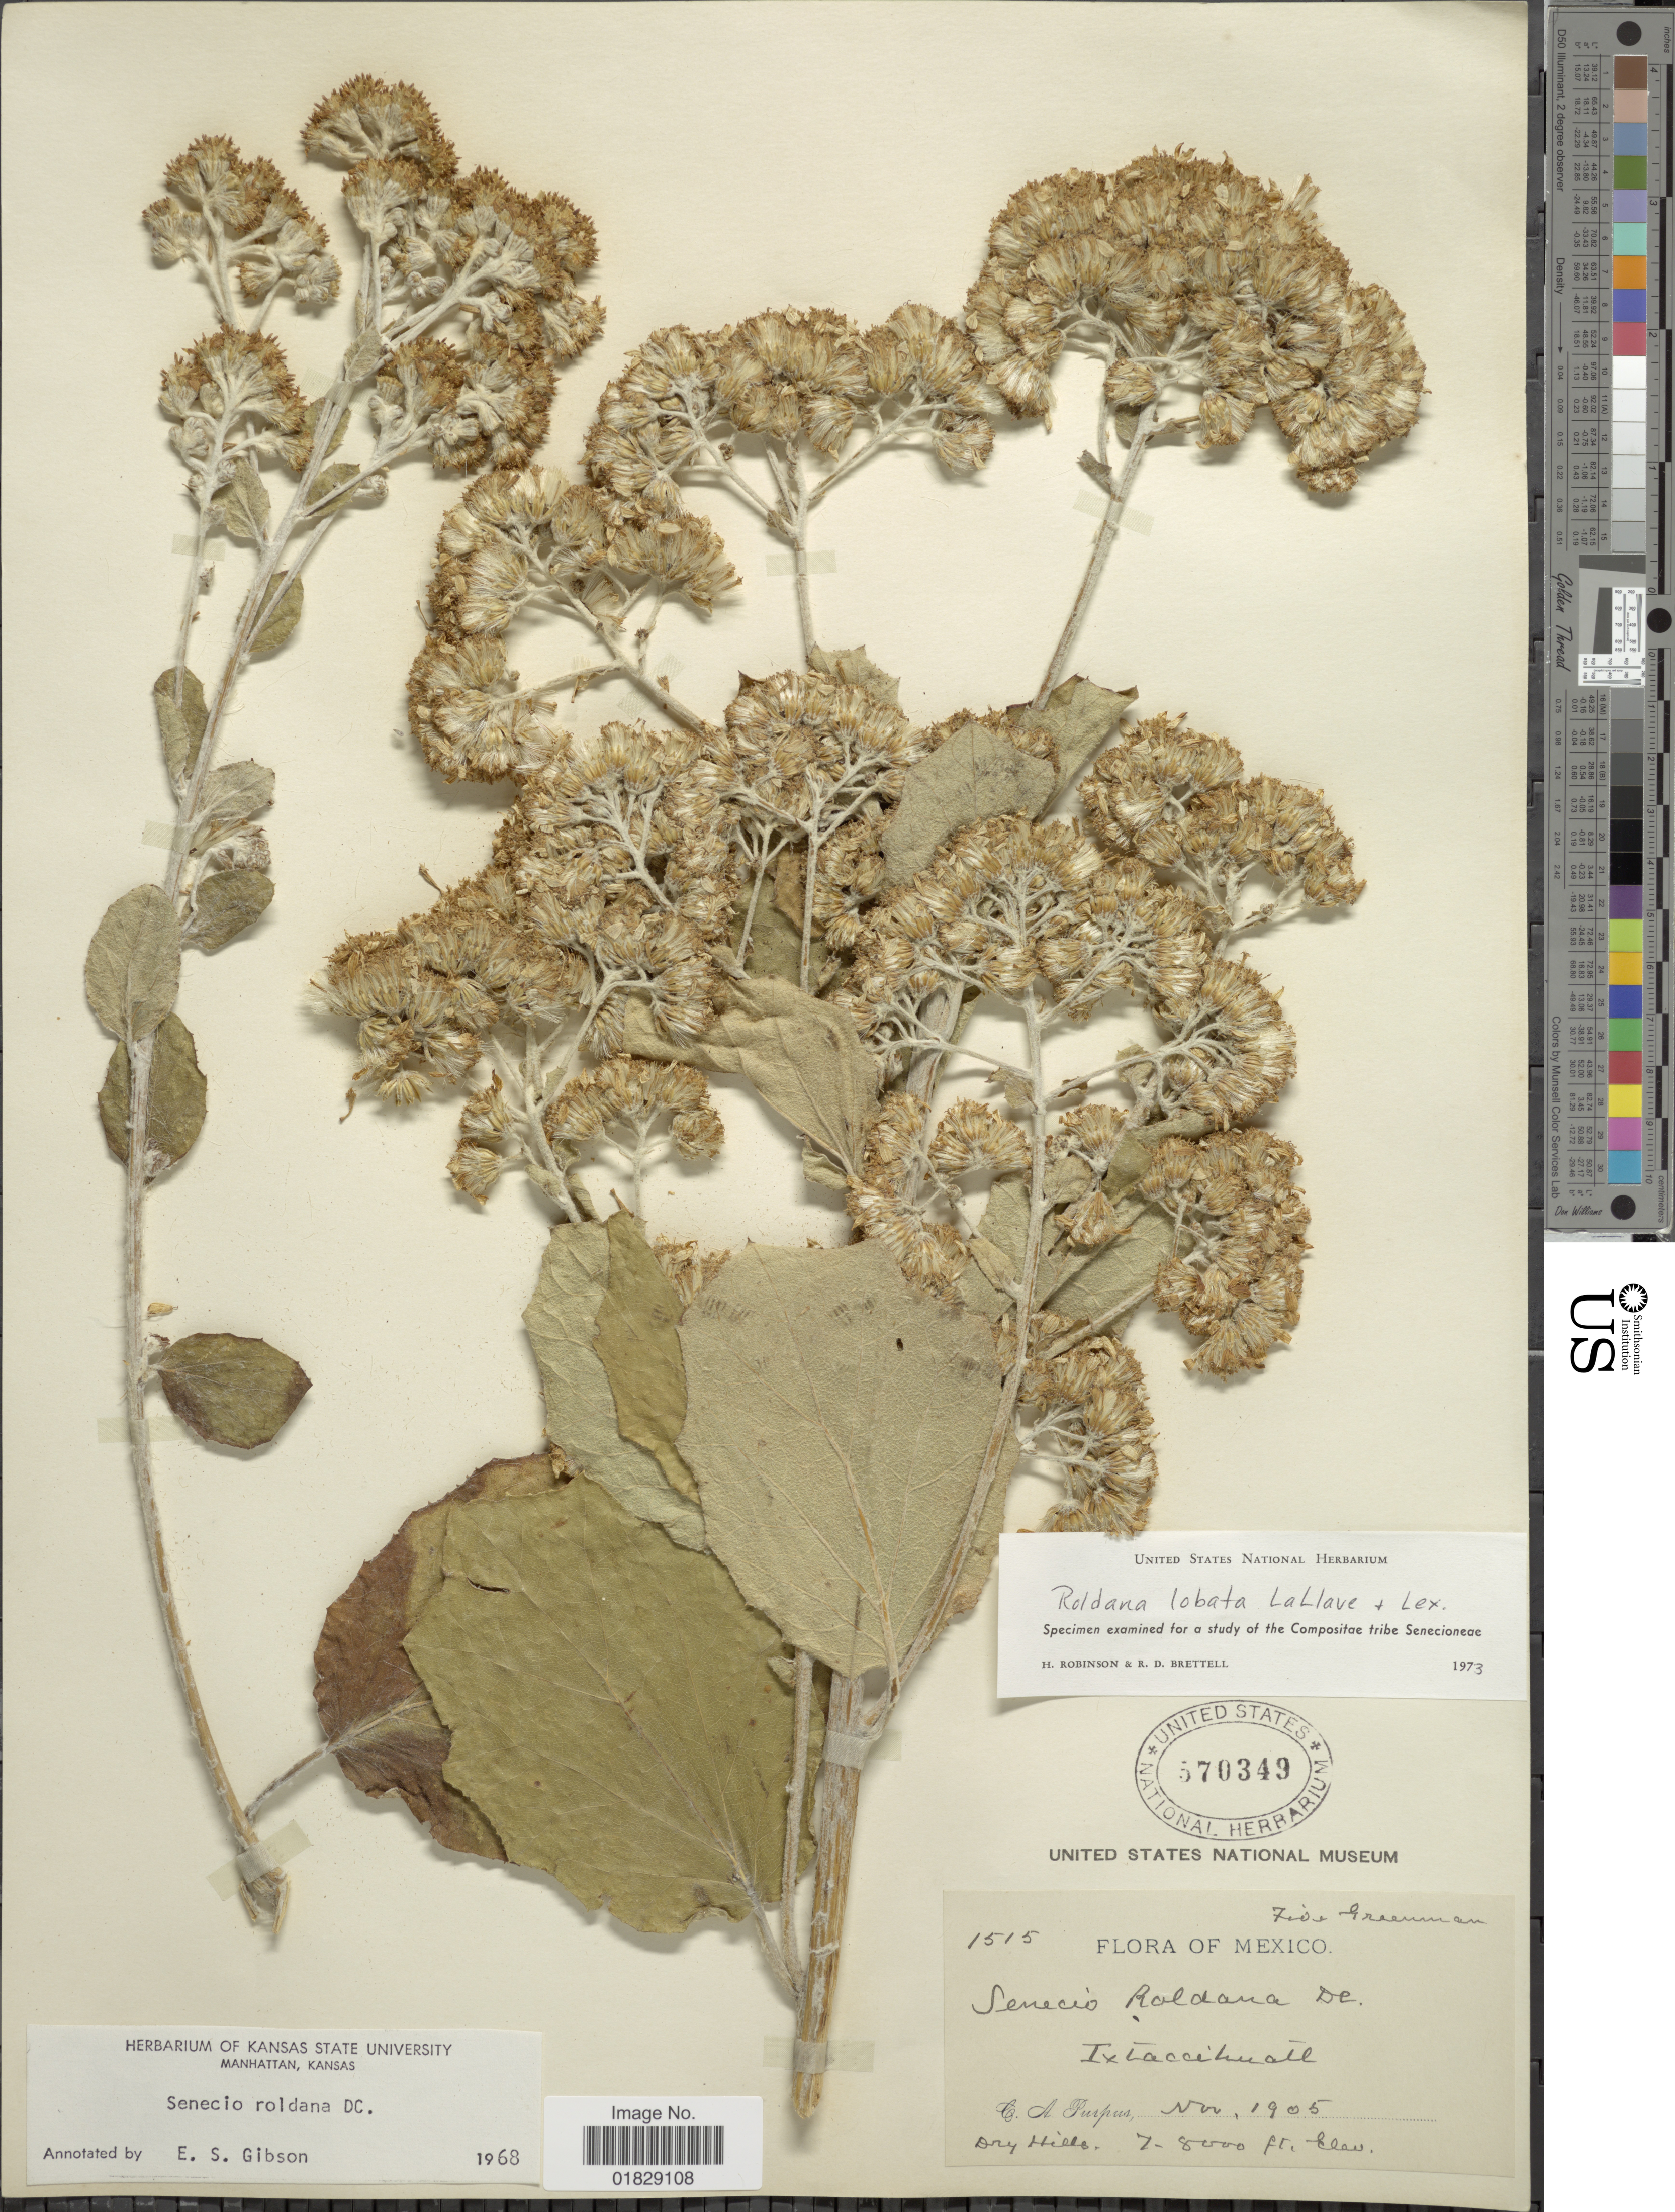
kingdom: Plantae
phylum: Tracheophyta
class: Magnoliopsida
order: Asterales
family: Asteraceae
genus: Roldana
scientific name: Roldana lobata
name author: La Llave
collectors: C. A. Purpus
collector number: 1515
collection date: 1905-11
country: Mexico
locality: Ixtaccihuatl. Dry Hills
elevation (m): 2134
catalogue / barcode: US 570349